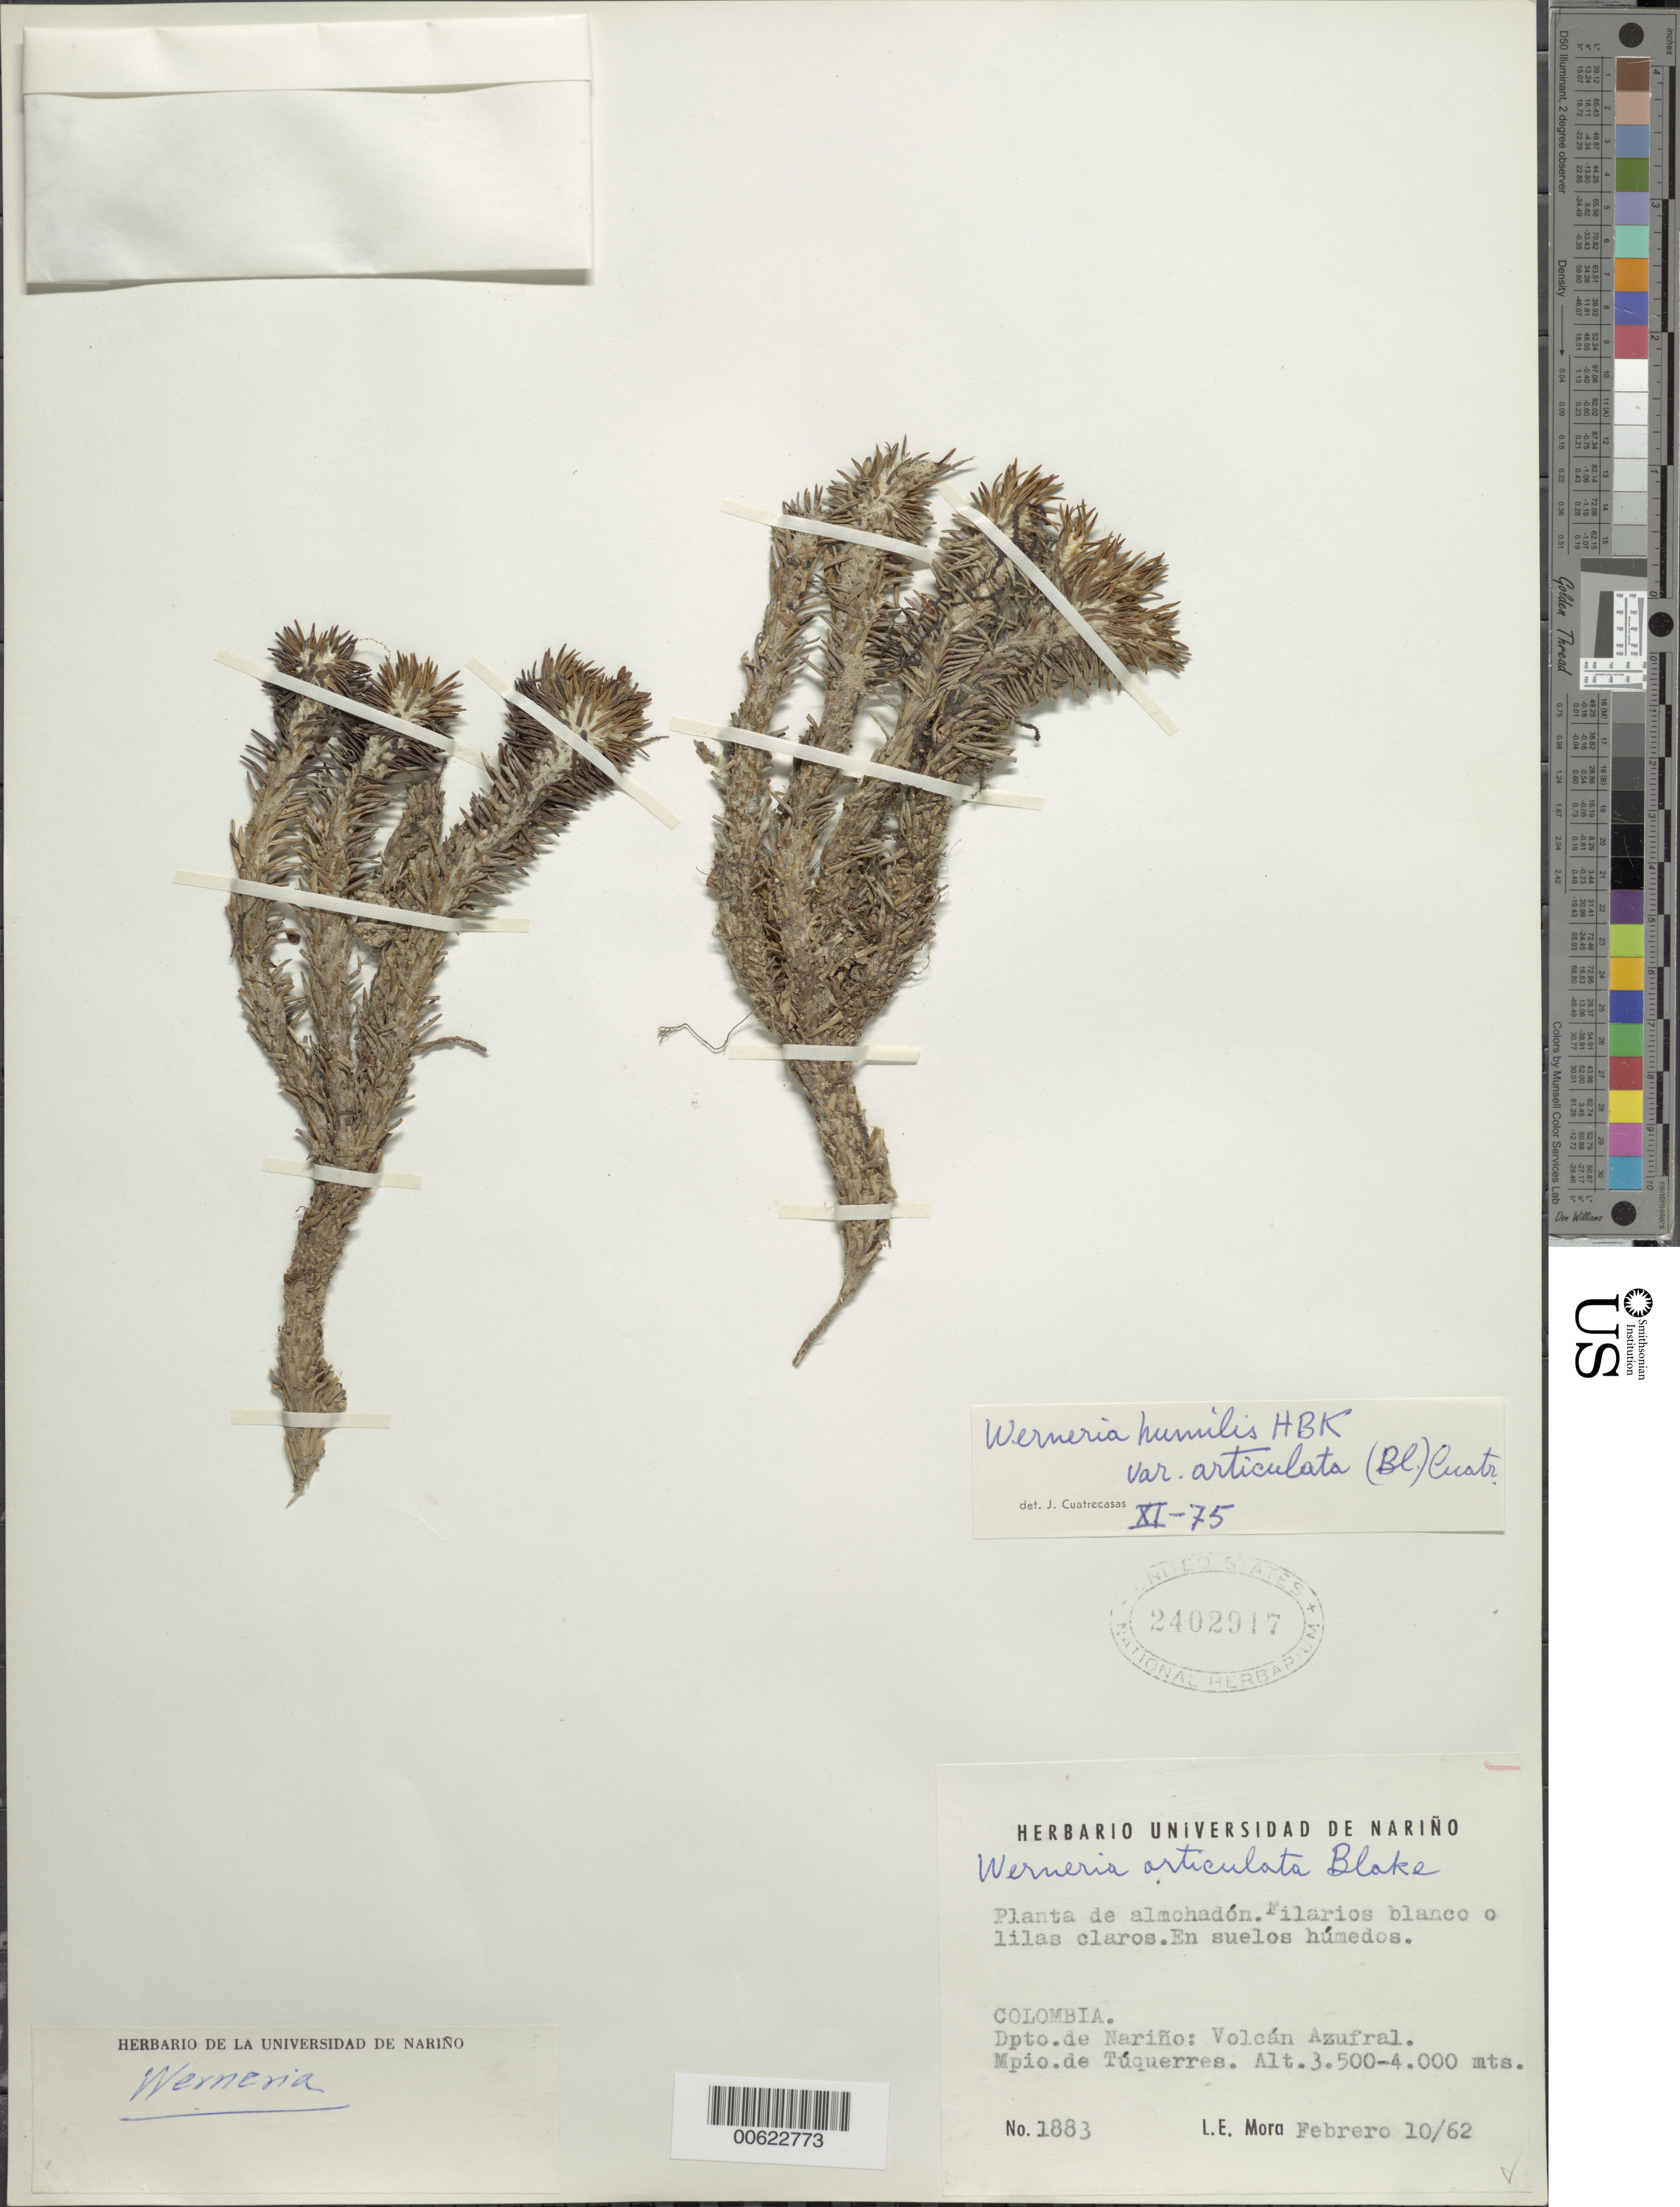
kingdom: Plantae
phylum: Tracheophyta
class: Magnoliopsida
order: Asterales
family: Asteraceae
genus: Xenophyllum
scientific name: Xenophyllum humile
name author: (Kunth) V.A. Funk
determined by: Funk, Vicki A., (BOT), Smithsonian Institution - National Museum of Natural History (UNITED STATES)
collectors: L. Mora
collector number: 1883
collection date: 1962-02-10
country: Colombia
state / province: Nariño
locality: Túquerres, Volcán Azufral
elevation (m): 3500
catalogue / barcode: US 2402917